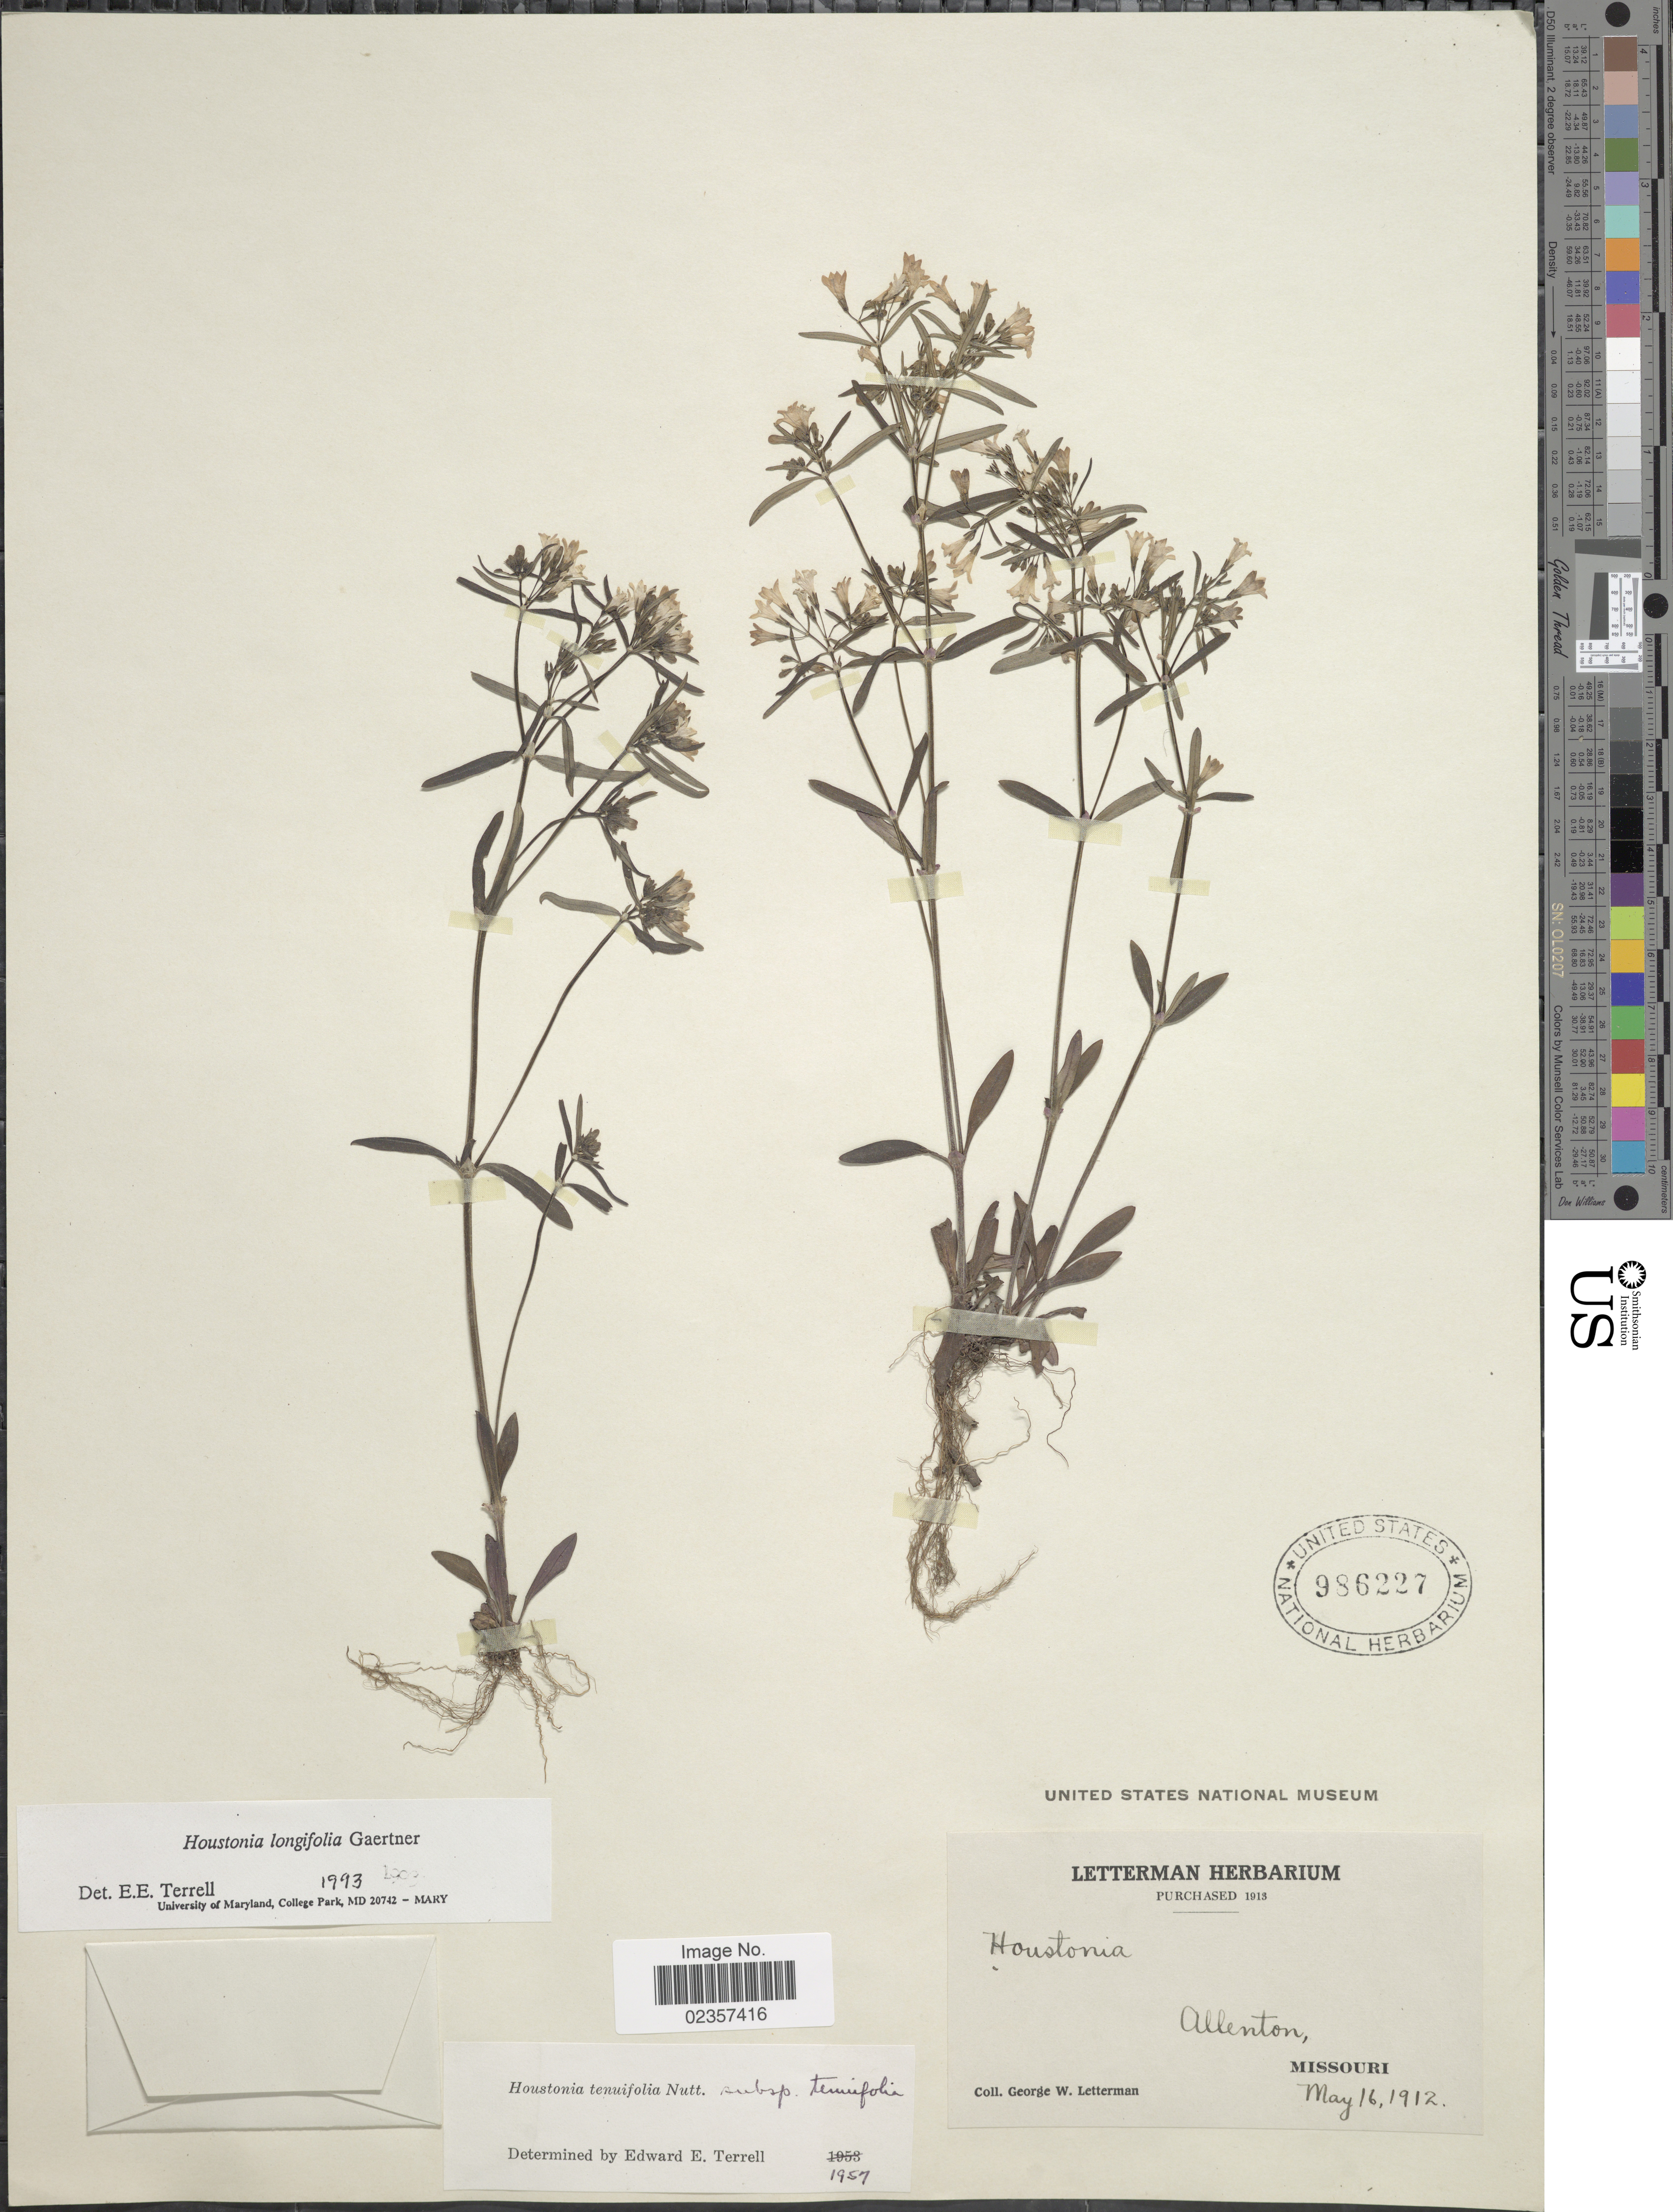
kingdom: Plantae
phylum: Tracheophyta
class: Magnoliopsida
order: Gentianales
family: Rubiaceae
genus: Houstonia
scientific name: Houstonia longifolia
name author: Gaertn.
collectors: G. W. Letterman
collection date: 1912-05-16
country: United States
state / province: Missouri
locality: Allenton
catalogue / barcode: US 986227